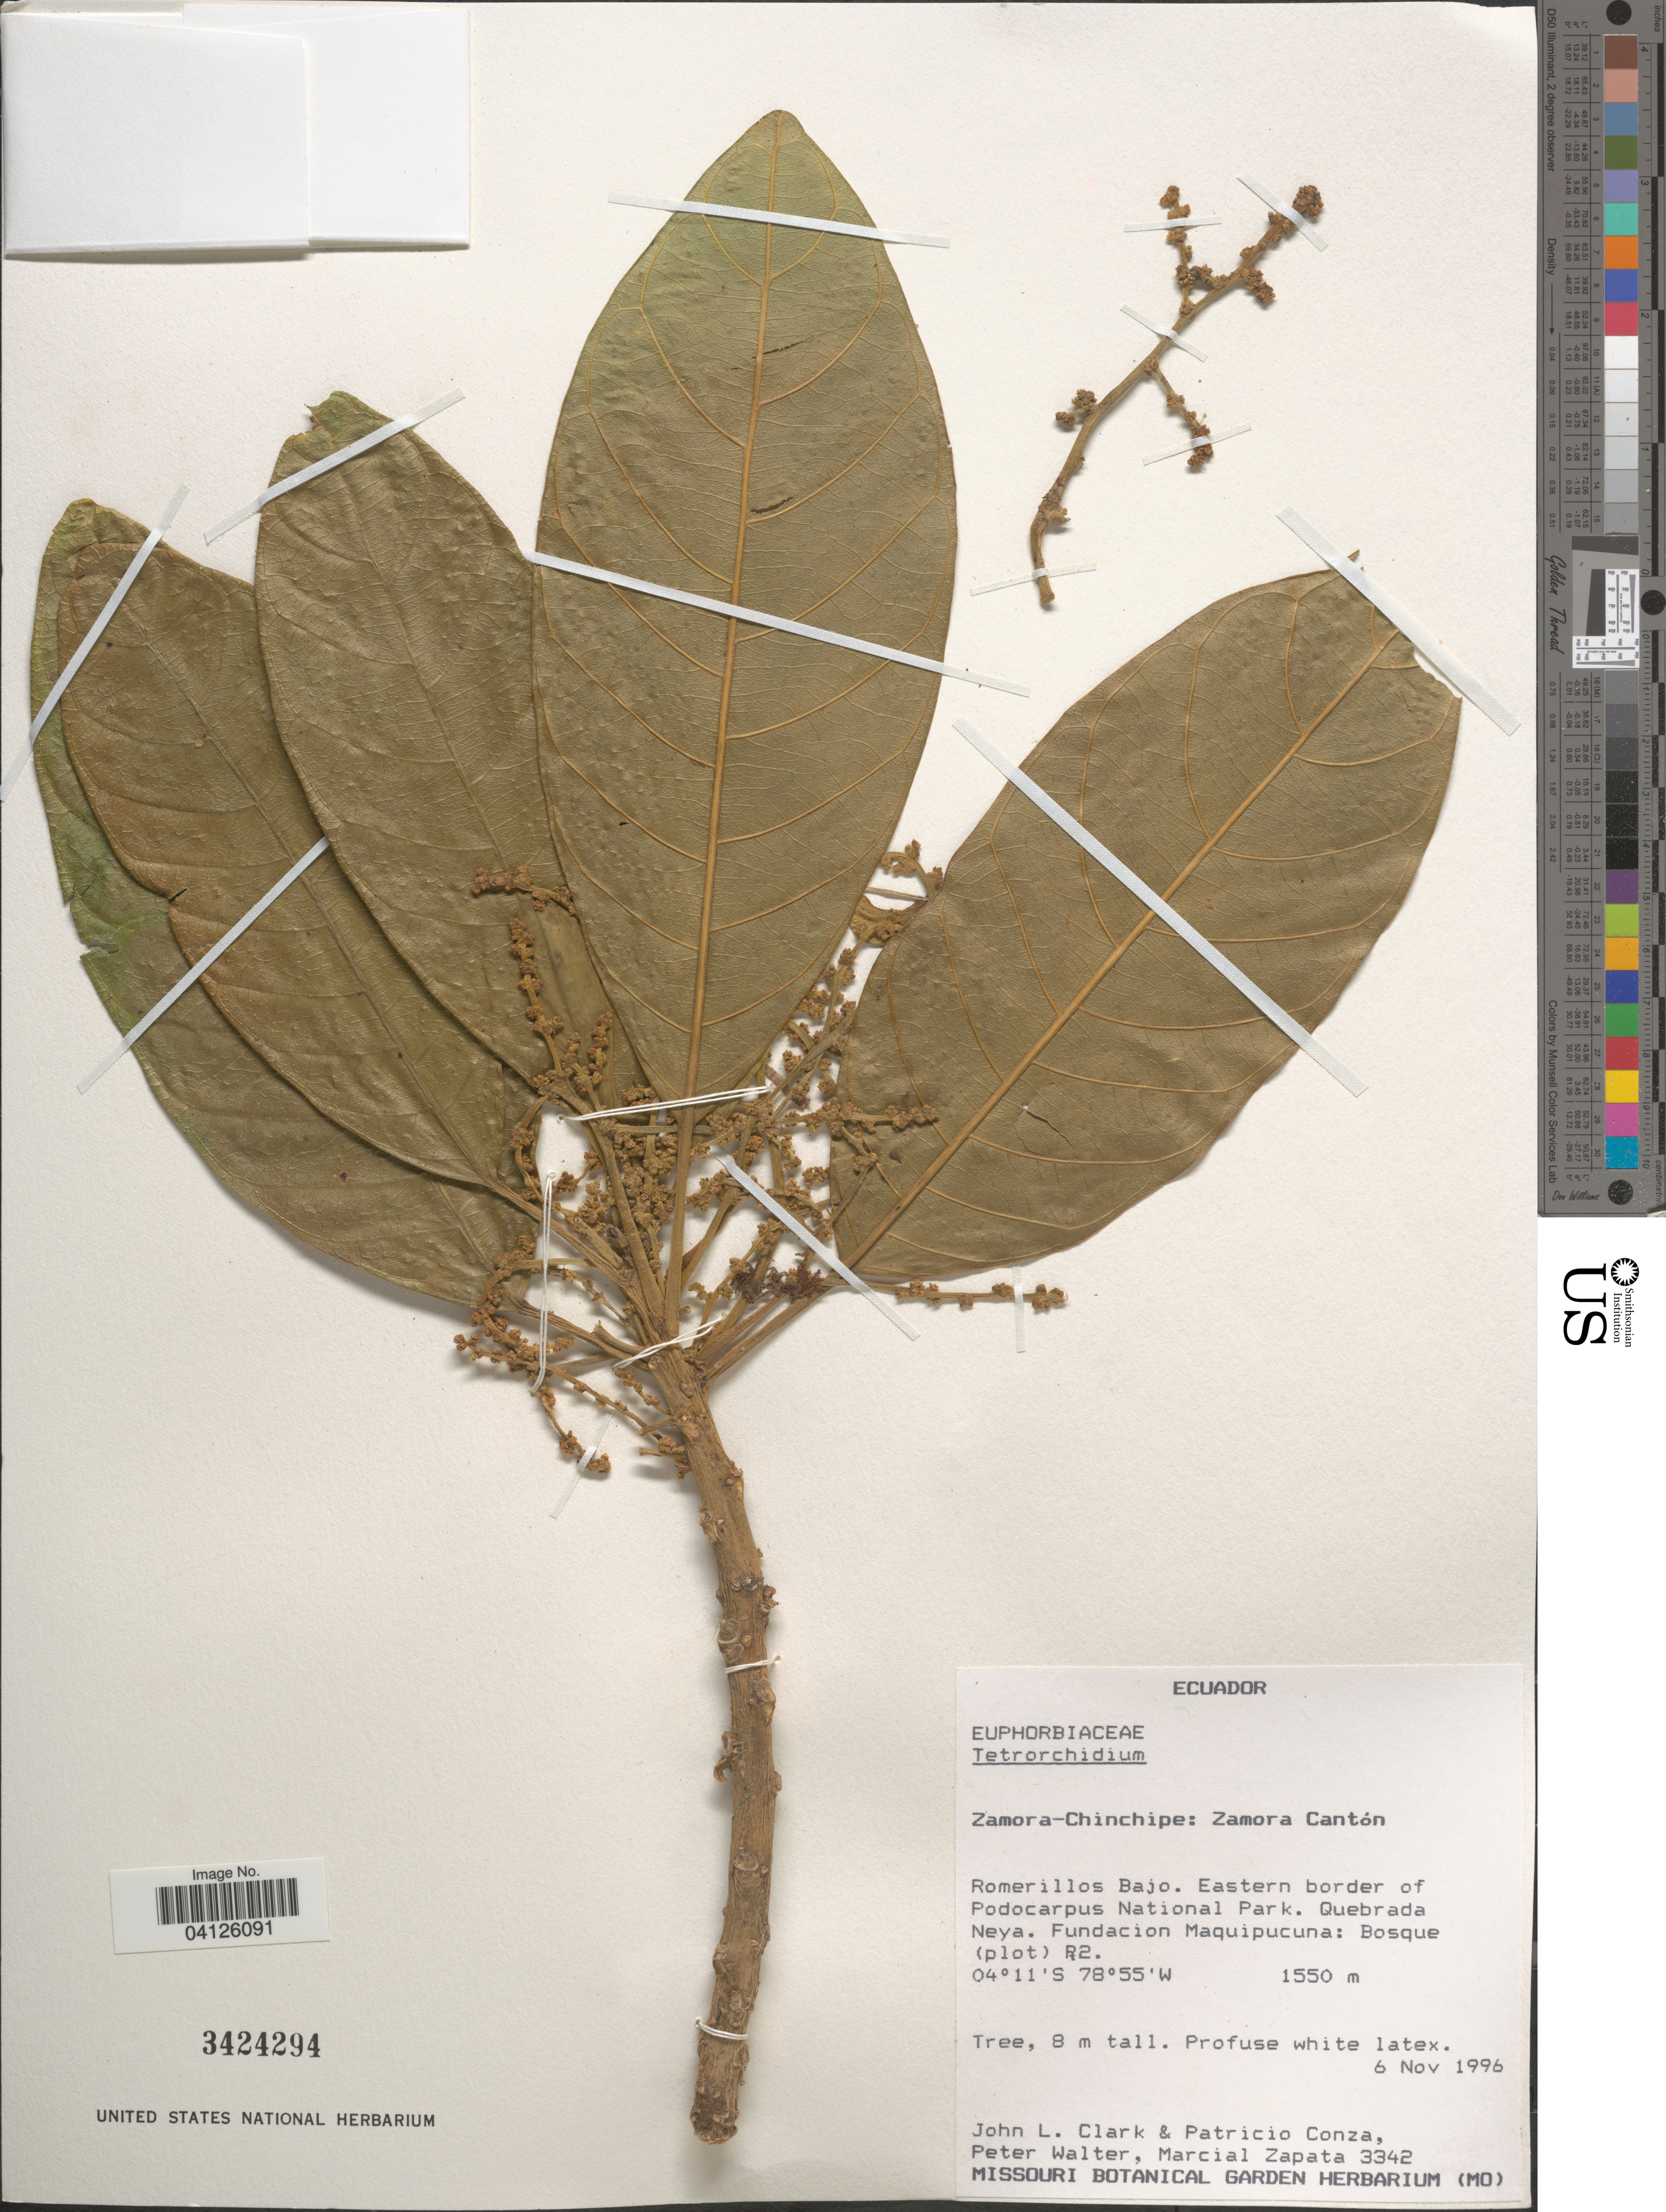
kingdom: Plantae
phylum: Tracheophyta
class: Magnoliopsida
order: Malpighiales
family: Euphorbiaceae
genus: Tetrorchidium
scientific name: Tetrorchidium sp.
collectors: J. L. Clark, P. Conza, P. Walter & M. Zapata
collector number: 3342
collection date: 1996-11-06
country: Ecuador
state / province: Zamora-Chinchipe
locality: Zamora Cantón. Romerillos Bajo. Eastern border of Podocarpus National Park. Quebrada Neya. Fundacion Maquipucuna: Bosque (plot) R2.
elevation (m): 1550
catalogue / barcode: US 3424294